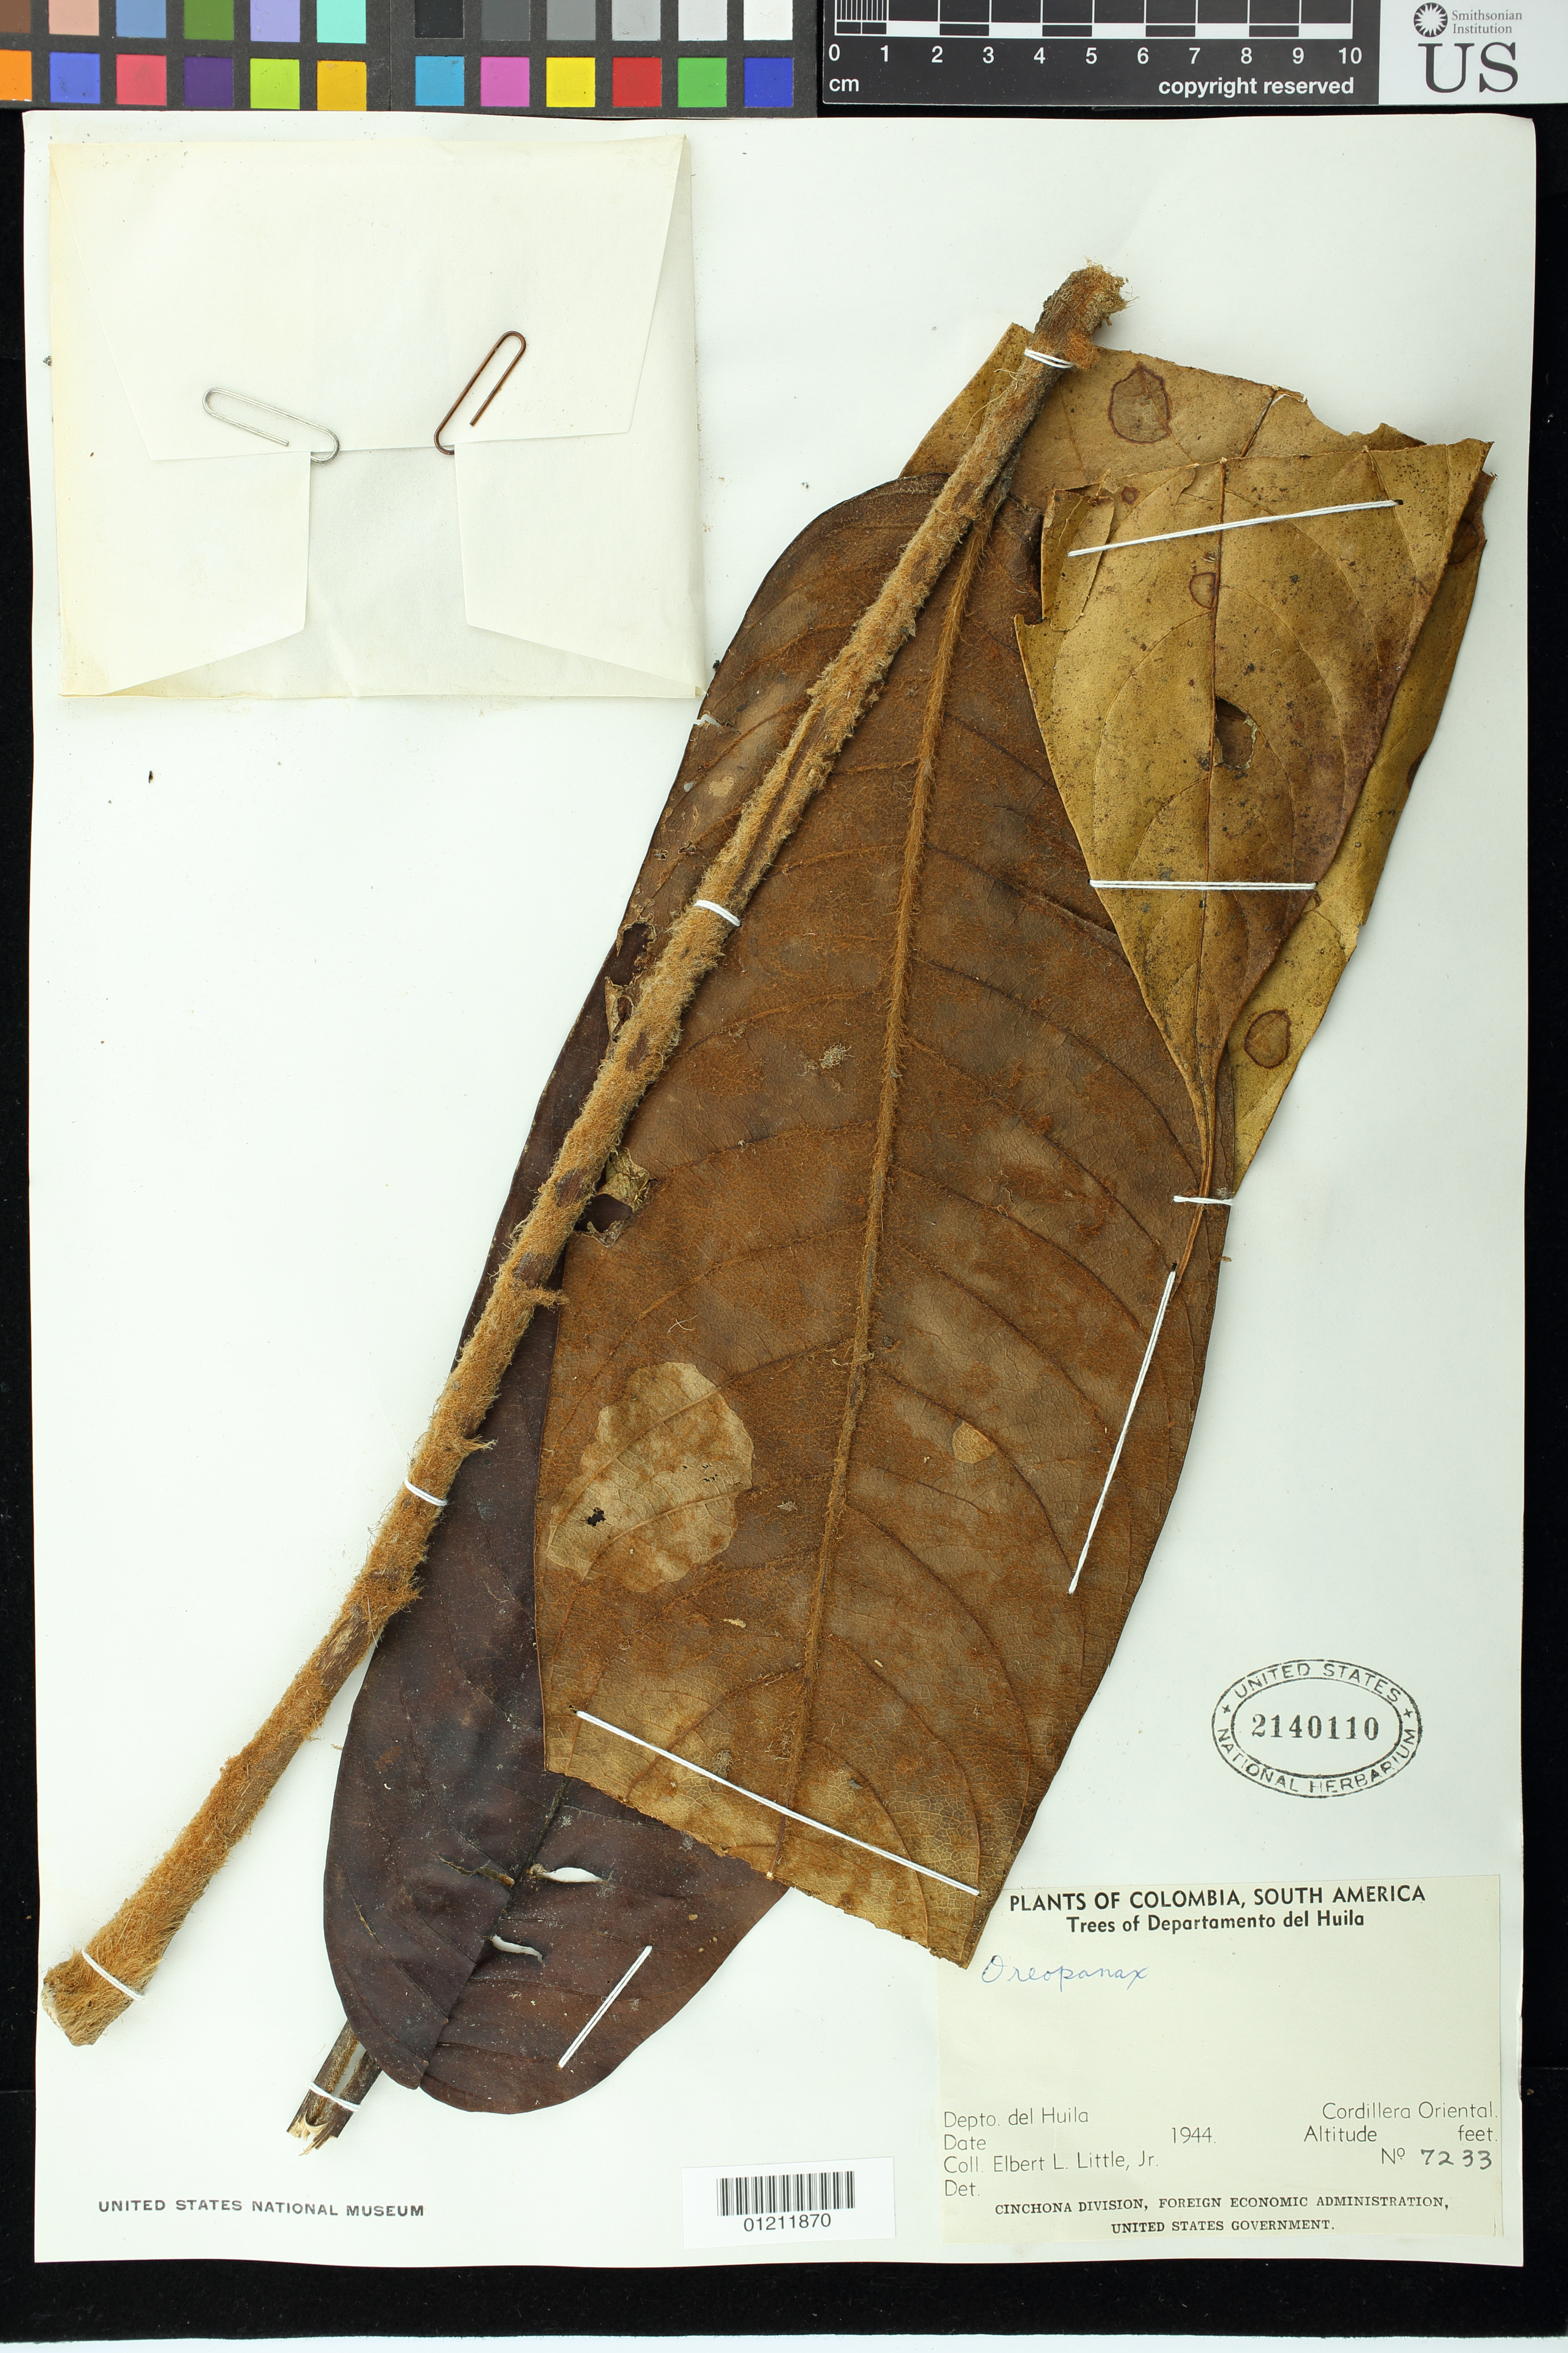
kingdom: Plantae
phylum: Tracheophyta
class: Magnoliopsida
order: Apiales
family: Araliaceae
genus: Schefflera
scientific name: Schefflera ferruginea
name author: (Willd. ex Schult.) Harms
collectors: E. L. Little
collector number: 7233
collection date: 1944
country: Colombia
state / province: Huila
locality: Cordillera Oriental.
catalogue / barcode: US 2140110